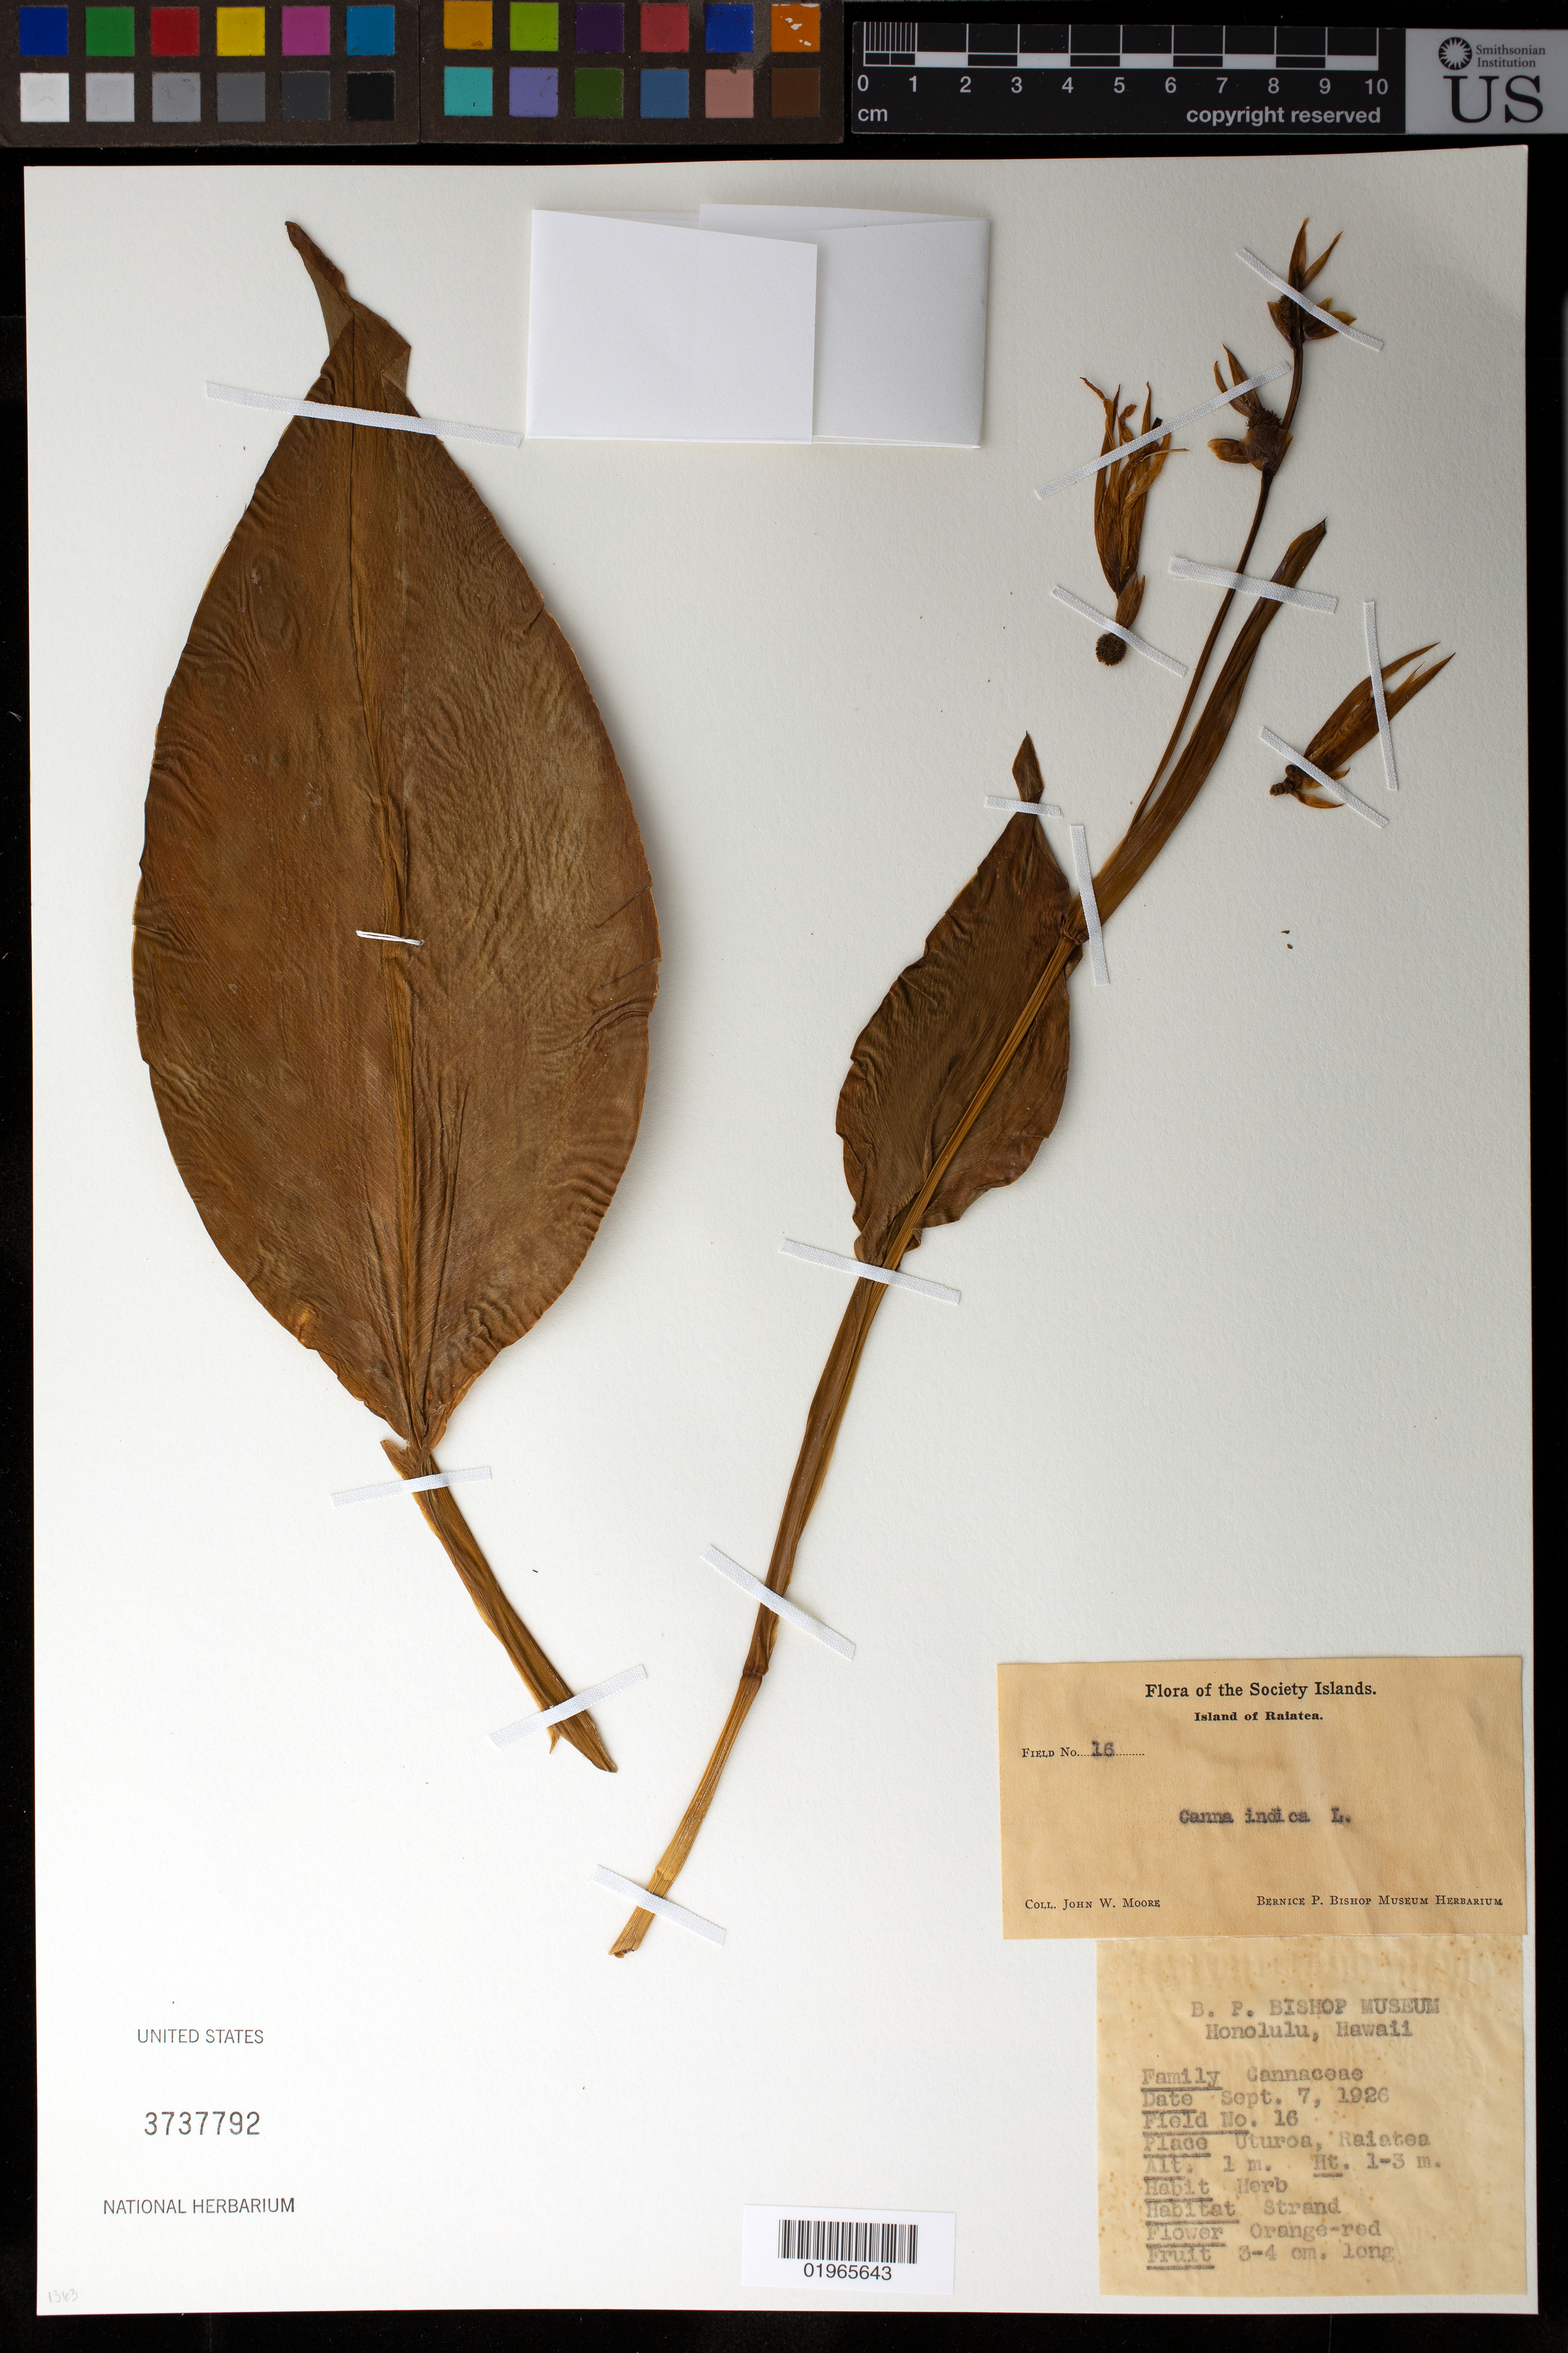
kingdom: Plantae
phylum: Tracheophyta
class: Liliopsida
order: Zingiberales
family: Cannaceae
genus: Canna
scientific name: Canna indica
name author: L.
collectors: J. Moore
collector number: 16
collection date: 1926-09-07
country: French Polynesia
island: Raiatea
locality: Uturoa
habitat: Strand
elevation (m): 1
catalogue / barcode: US 3737792